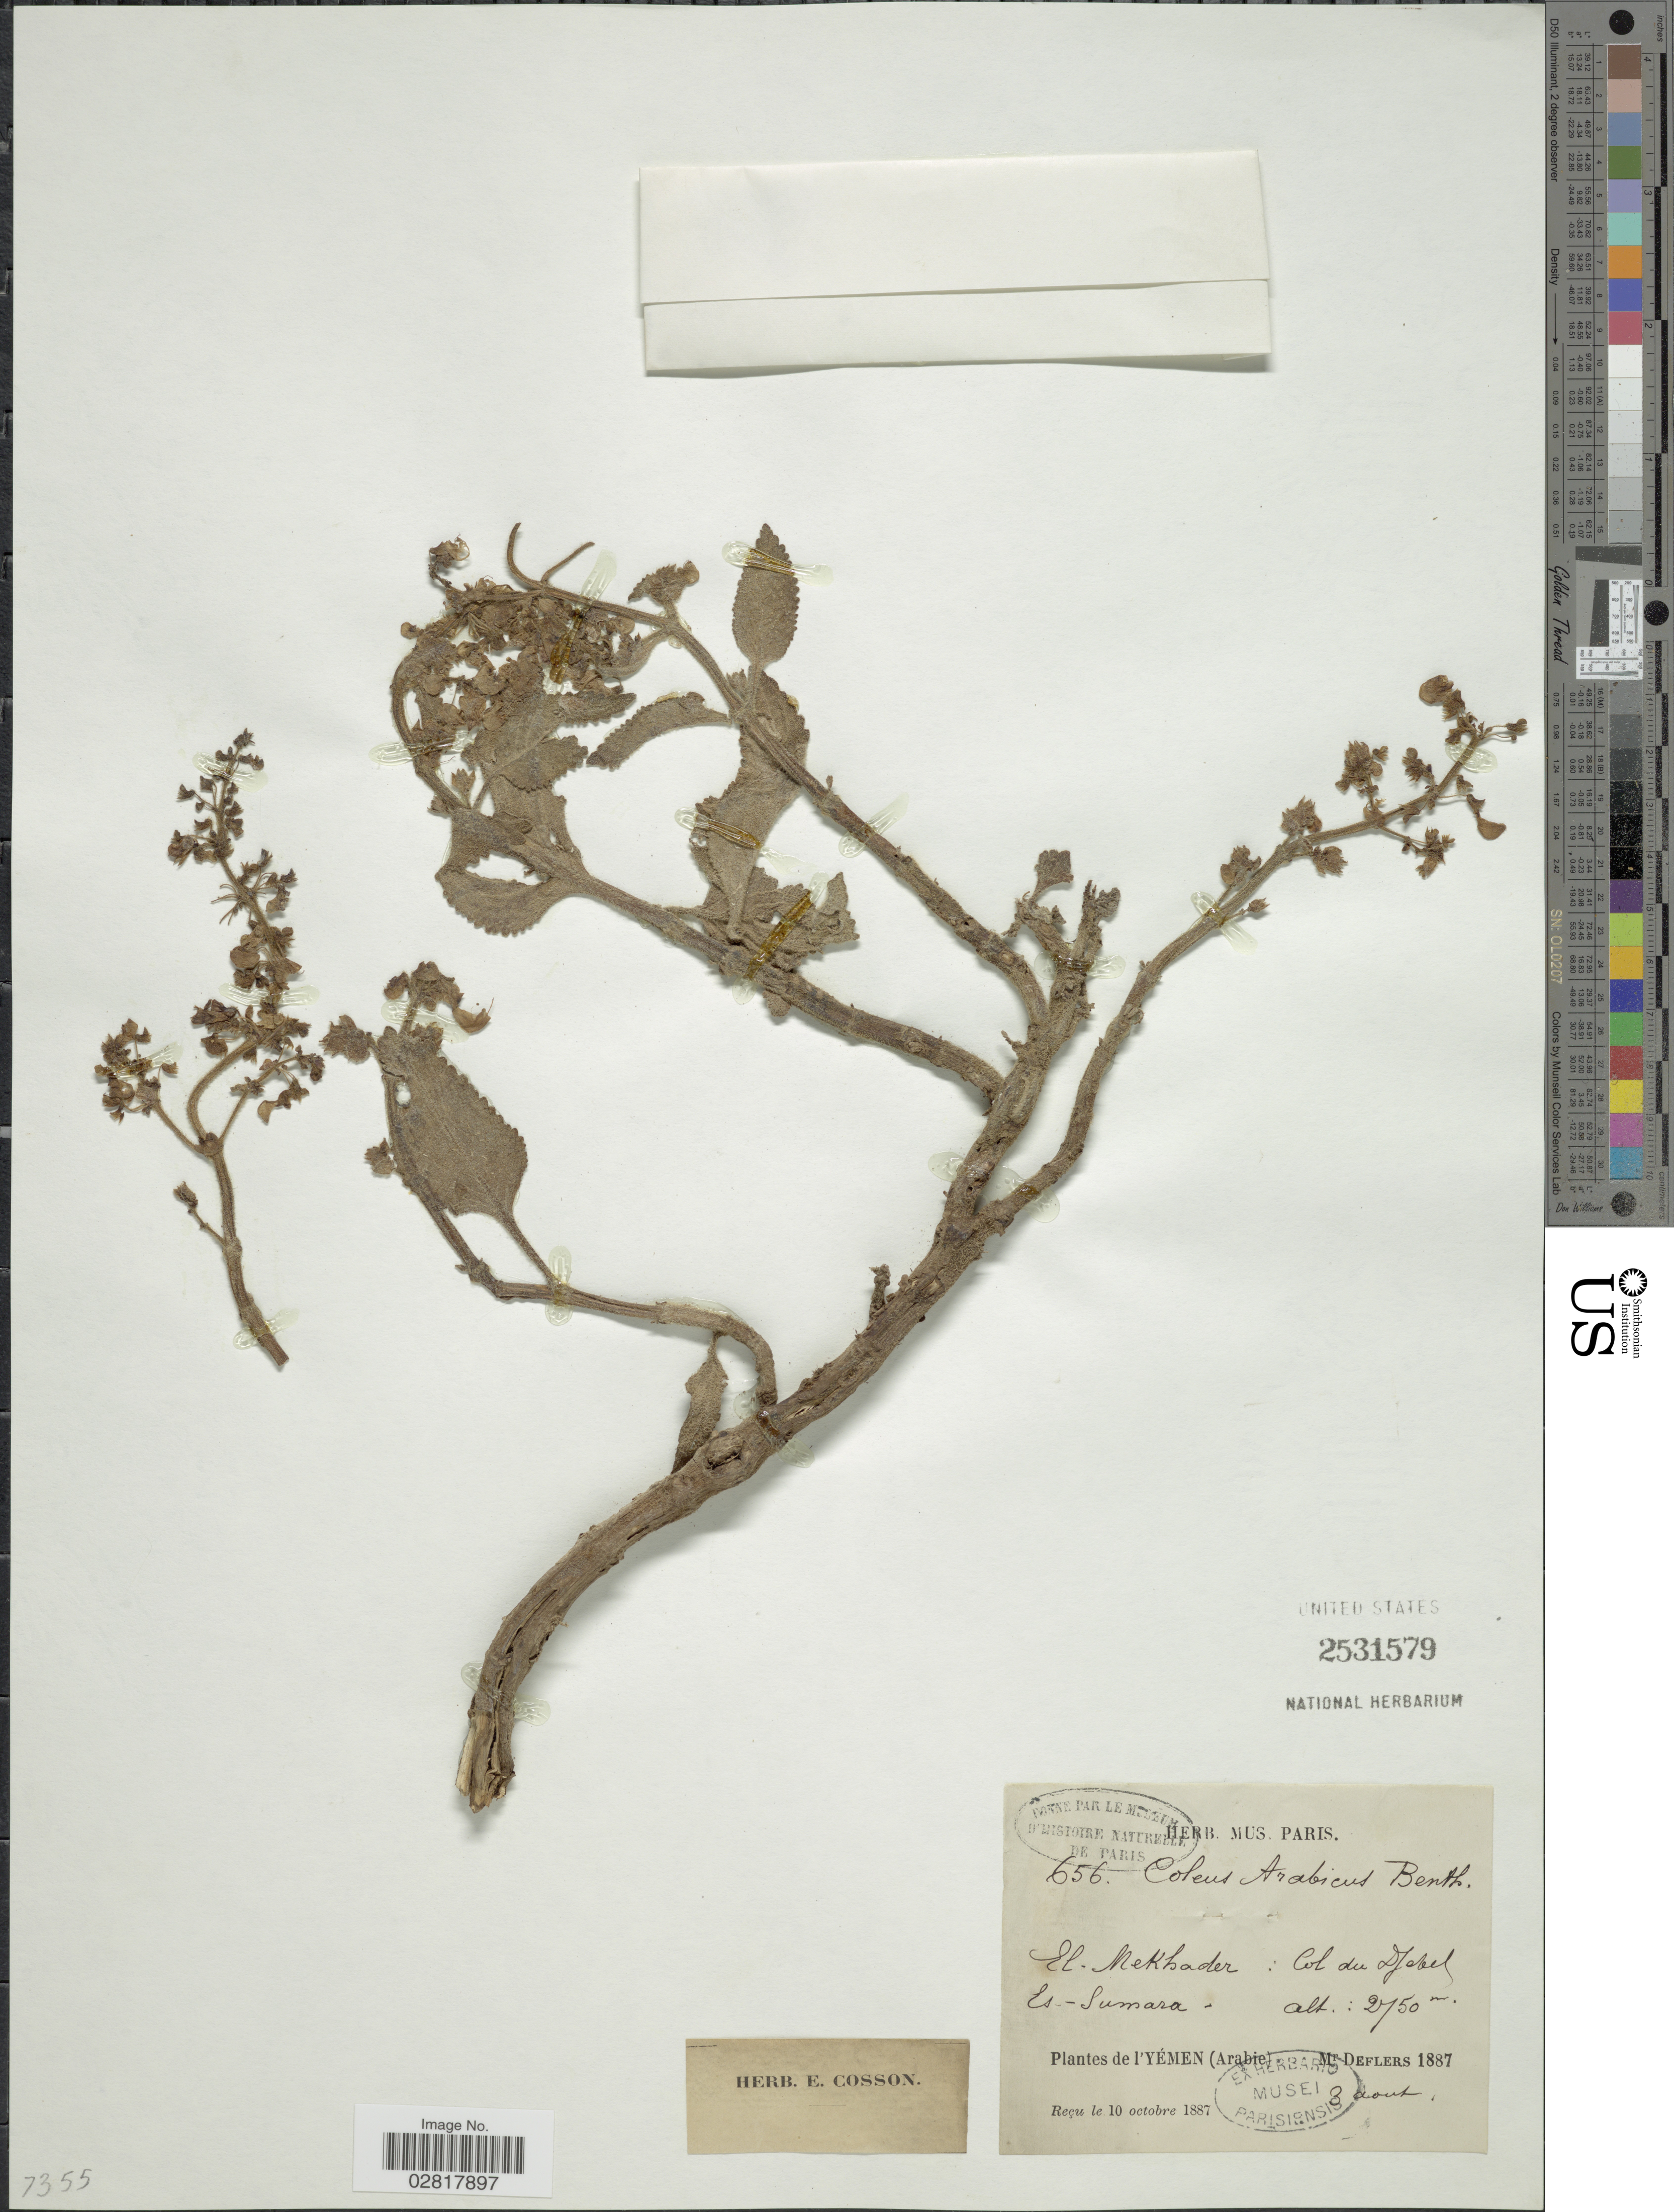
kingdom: Plantae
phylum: Tracheophyta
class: Magnoliopsida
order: Lamiales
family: Lamiaceae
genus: Plectranthus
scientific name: Plectranthus asirensis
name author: J.R.I. Wood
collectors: -. Deflers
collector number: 656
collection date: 1887-08-03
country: Yemen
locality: El. Mekbader: Col du Djebel. Es- Sumara. Yemen (Arabie).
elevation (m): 2750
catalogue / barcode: US 2531579